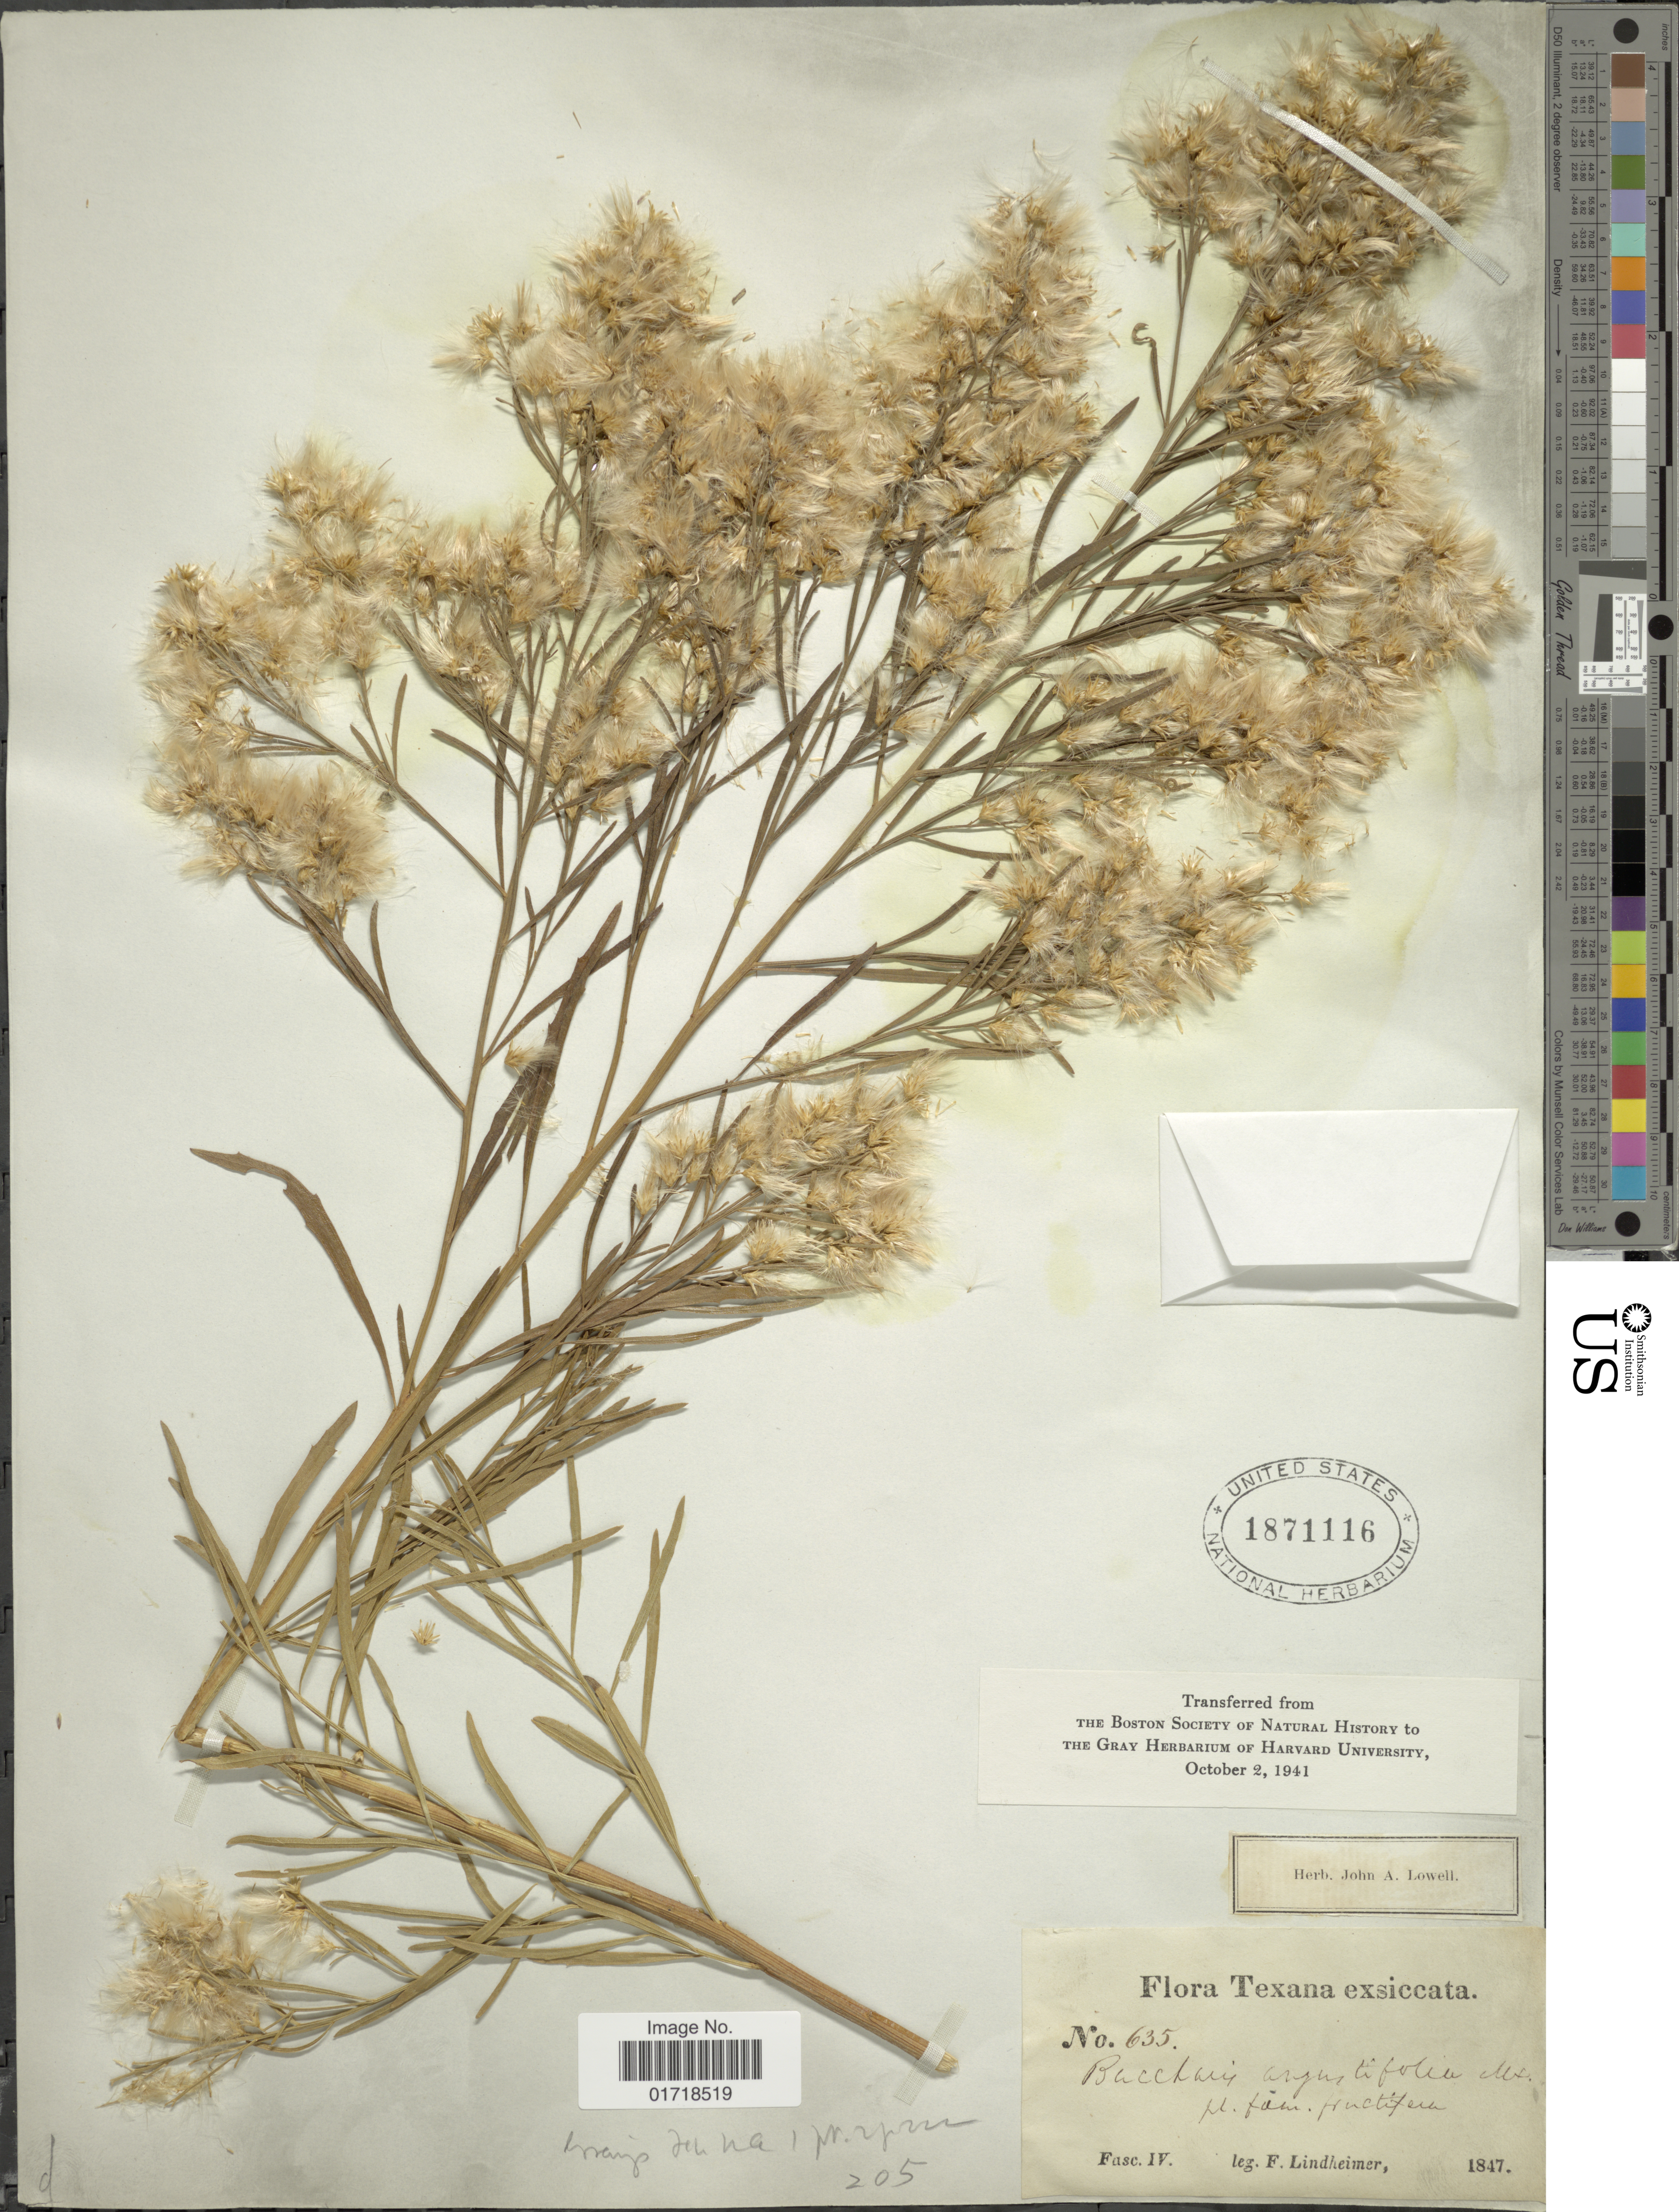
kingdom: Plantae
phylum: Tracheophyta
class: Magnoliopsida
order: Asterales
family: Asteraceae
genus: Baccharis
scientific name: Baccharis angustifolia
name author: Michx.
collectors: F. Lindheimer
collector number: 635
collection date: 1847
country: United States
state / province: Texas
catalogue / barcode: US 1871116